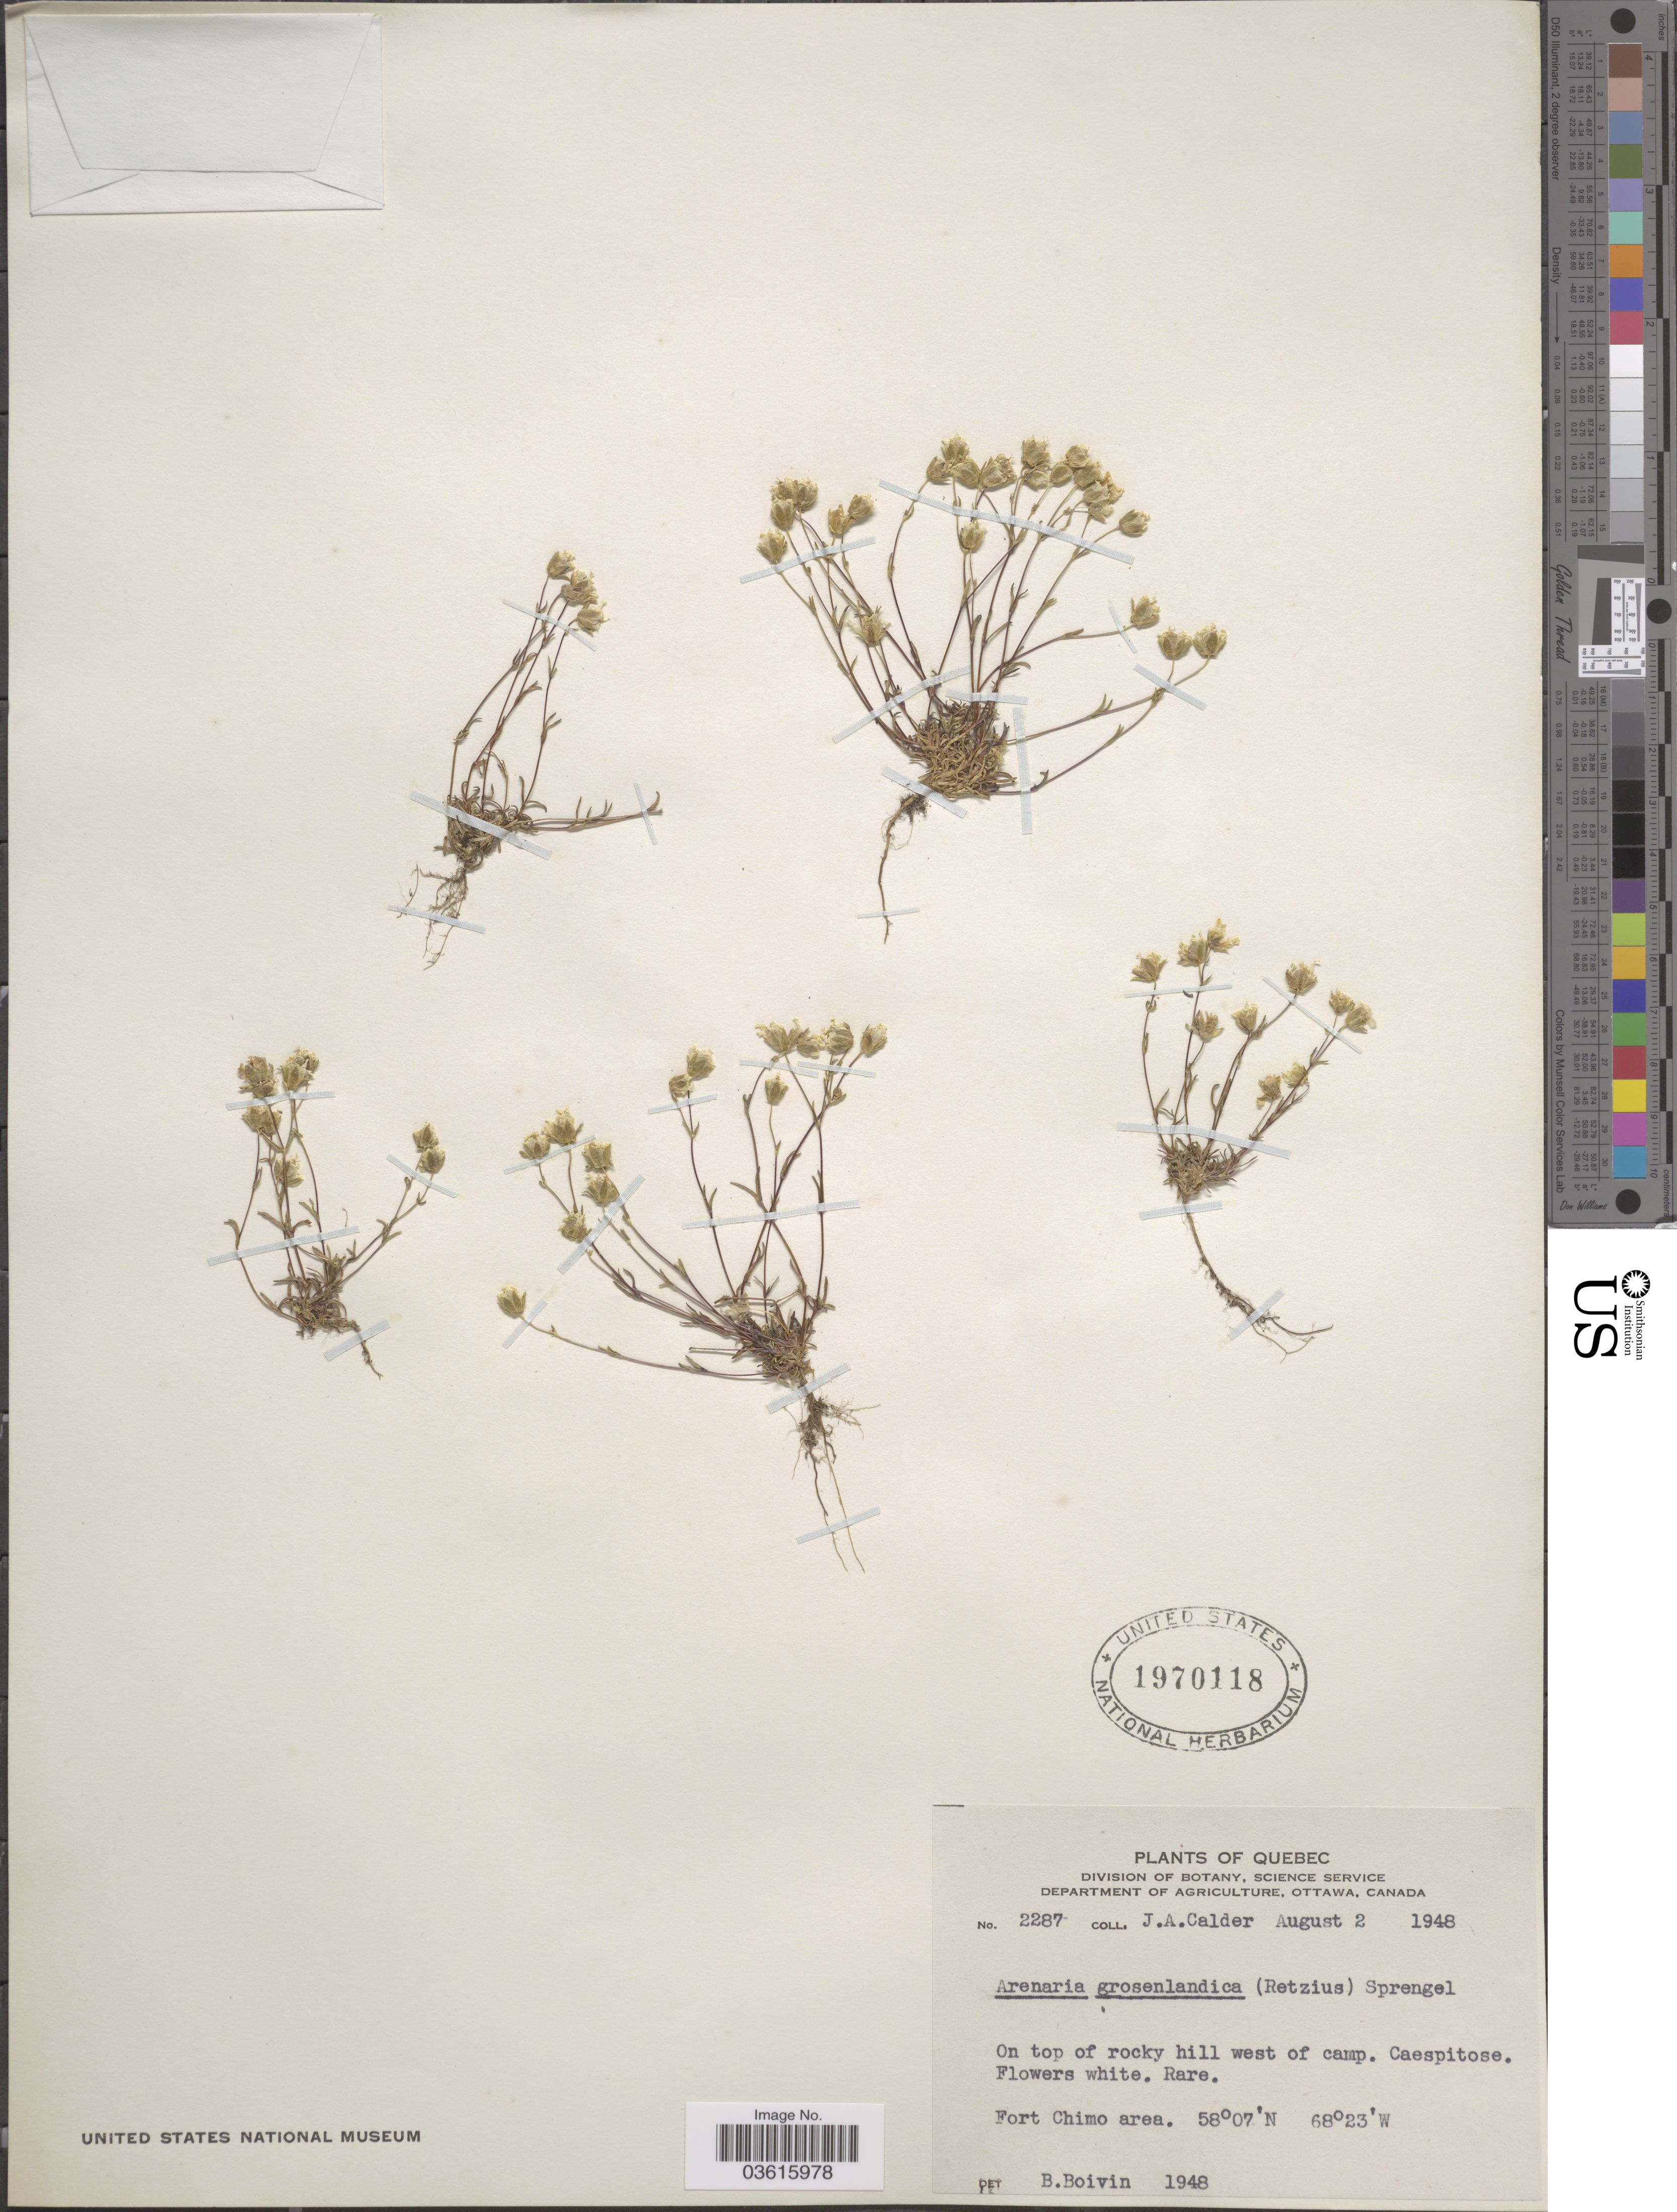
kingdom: Plantae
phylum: Tracheophyta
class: Magnoliopsida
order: Caryophyllales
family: Caryophyllaceae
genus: Minuartia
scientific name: Minuartia groenlandica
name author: (Retz.) Ostenf.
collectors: J. A. Calder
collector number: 2287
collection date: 1948-08-02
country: Canada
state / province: Quebec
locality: On top of rocky hill west of camp. Fort Chimo area.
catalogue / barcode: US 1970118